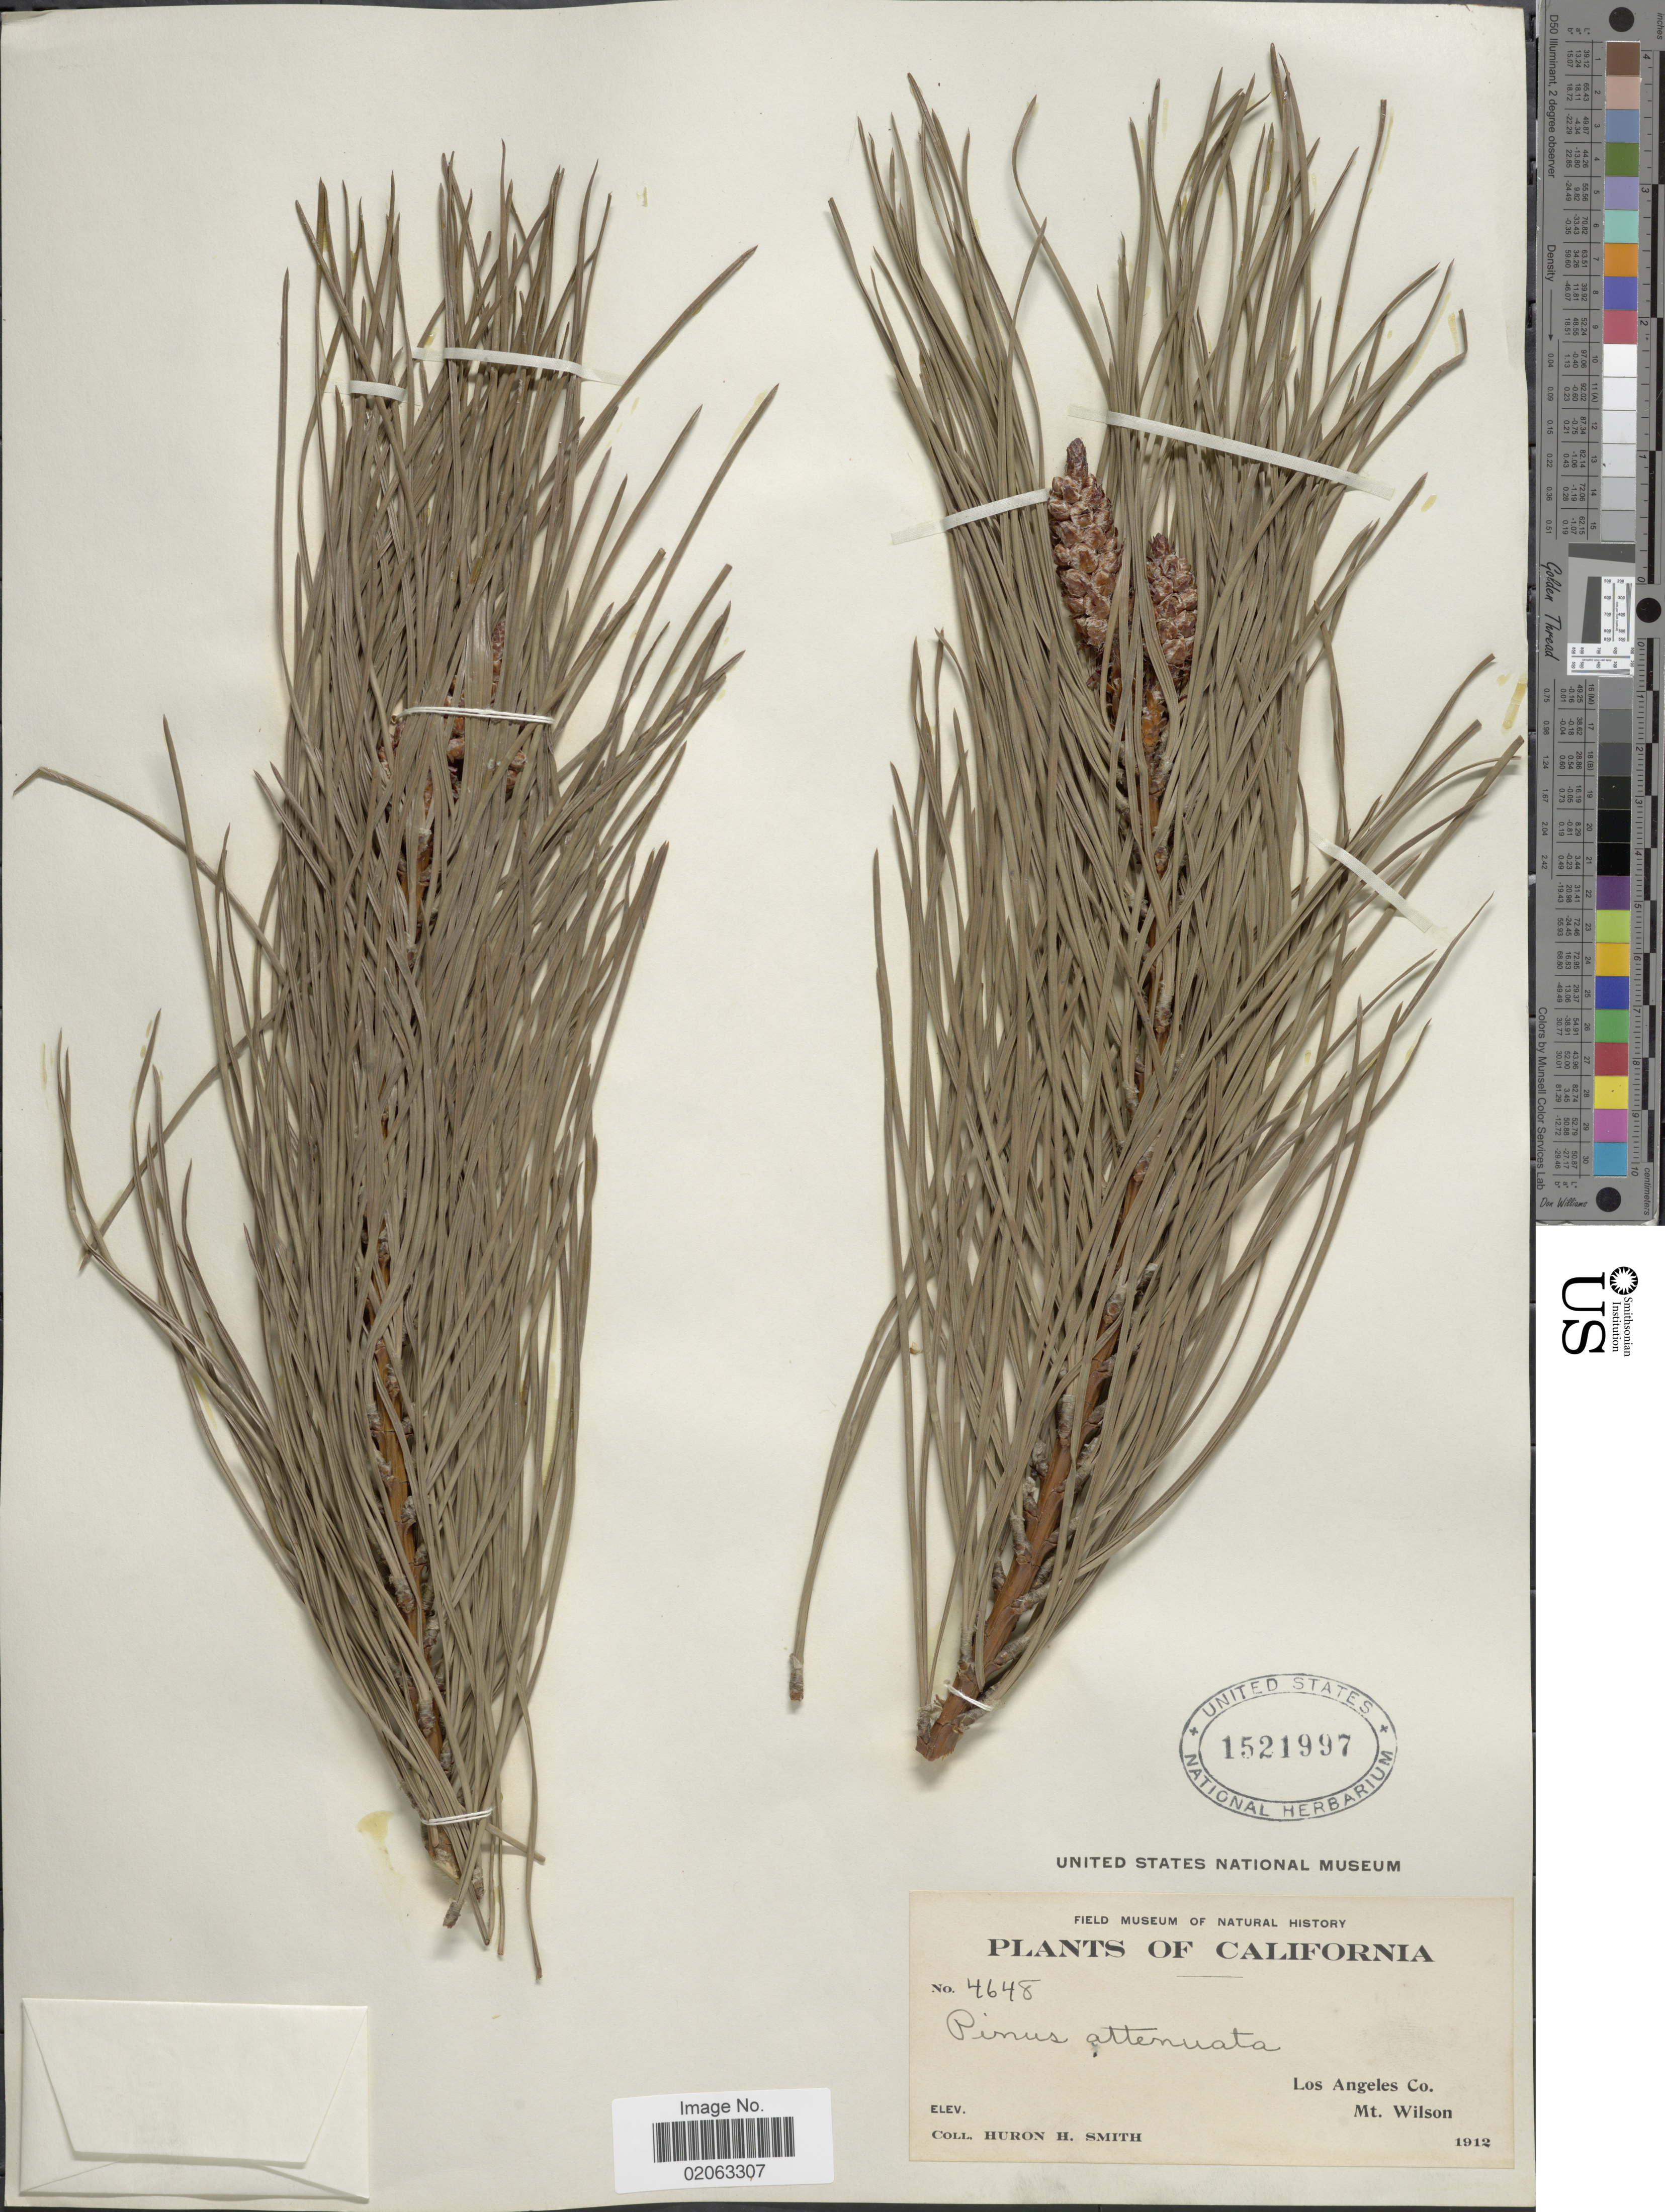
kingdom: Plantae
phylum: Tracheophyta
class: Pinopsida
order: Pinales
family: Pinaceae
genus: Pinus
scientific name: Pinus attenuata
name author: Lemmon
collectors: Huron H. Smith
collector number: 4648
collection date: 1912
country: United States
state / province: California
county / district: Los Angeles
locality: Los Angeles Co, Mt Wilson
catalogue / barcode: US 1521997